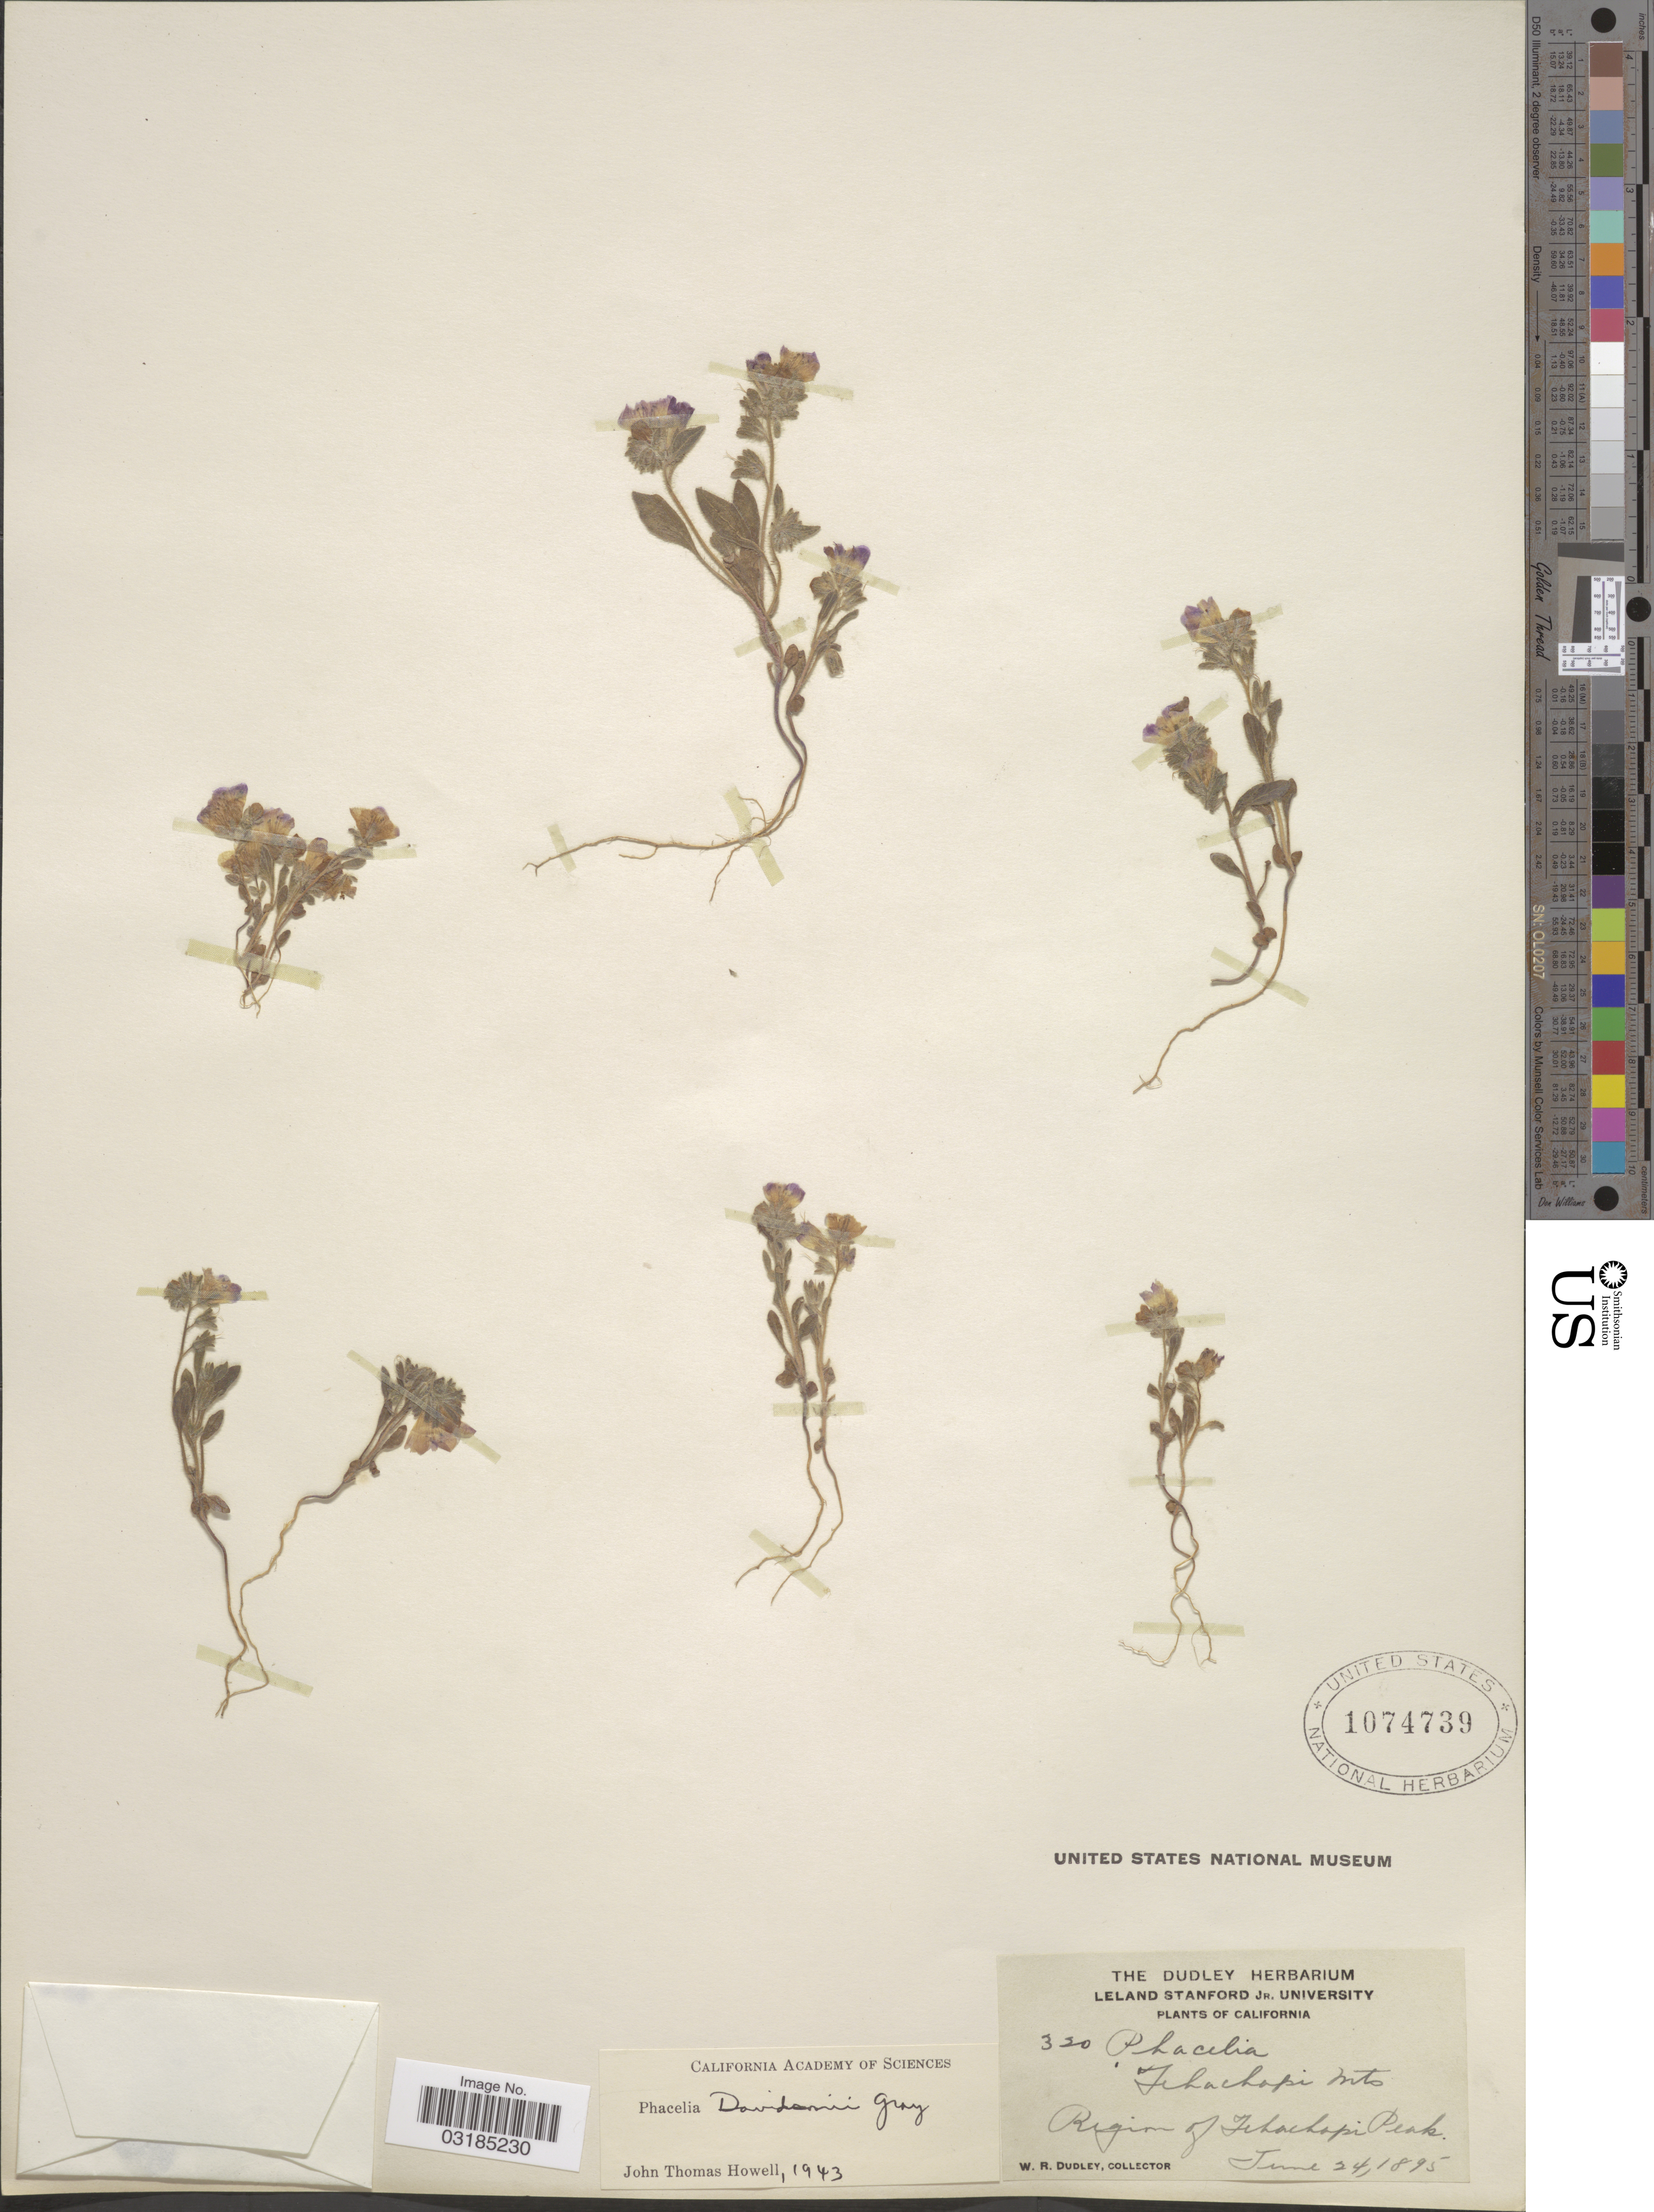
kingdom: Plantae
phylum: Tracheophyta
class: Magnoliopsida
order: Boraginales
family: Hydrophyllaceae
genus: Phacelia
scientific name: Phacelia davidsonii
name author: A. Gray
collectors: W. Dudley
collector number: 320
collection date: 1895-06-24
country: United States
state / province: California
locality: Tehachapi Mts. Region of Tehachapi Peak.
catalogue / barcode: US 1074739